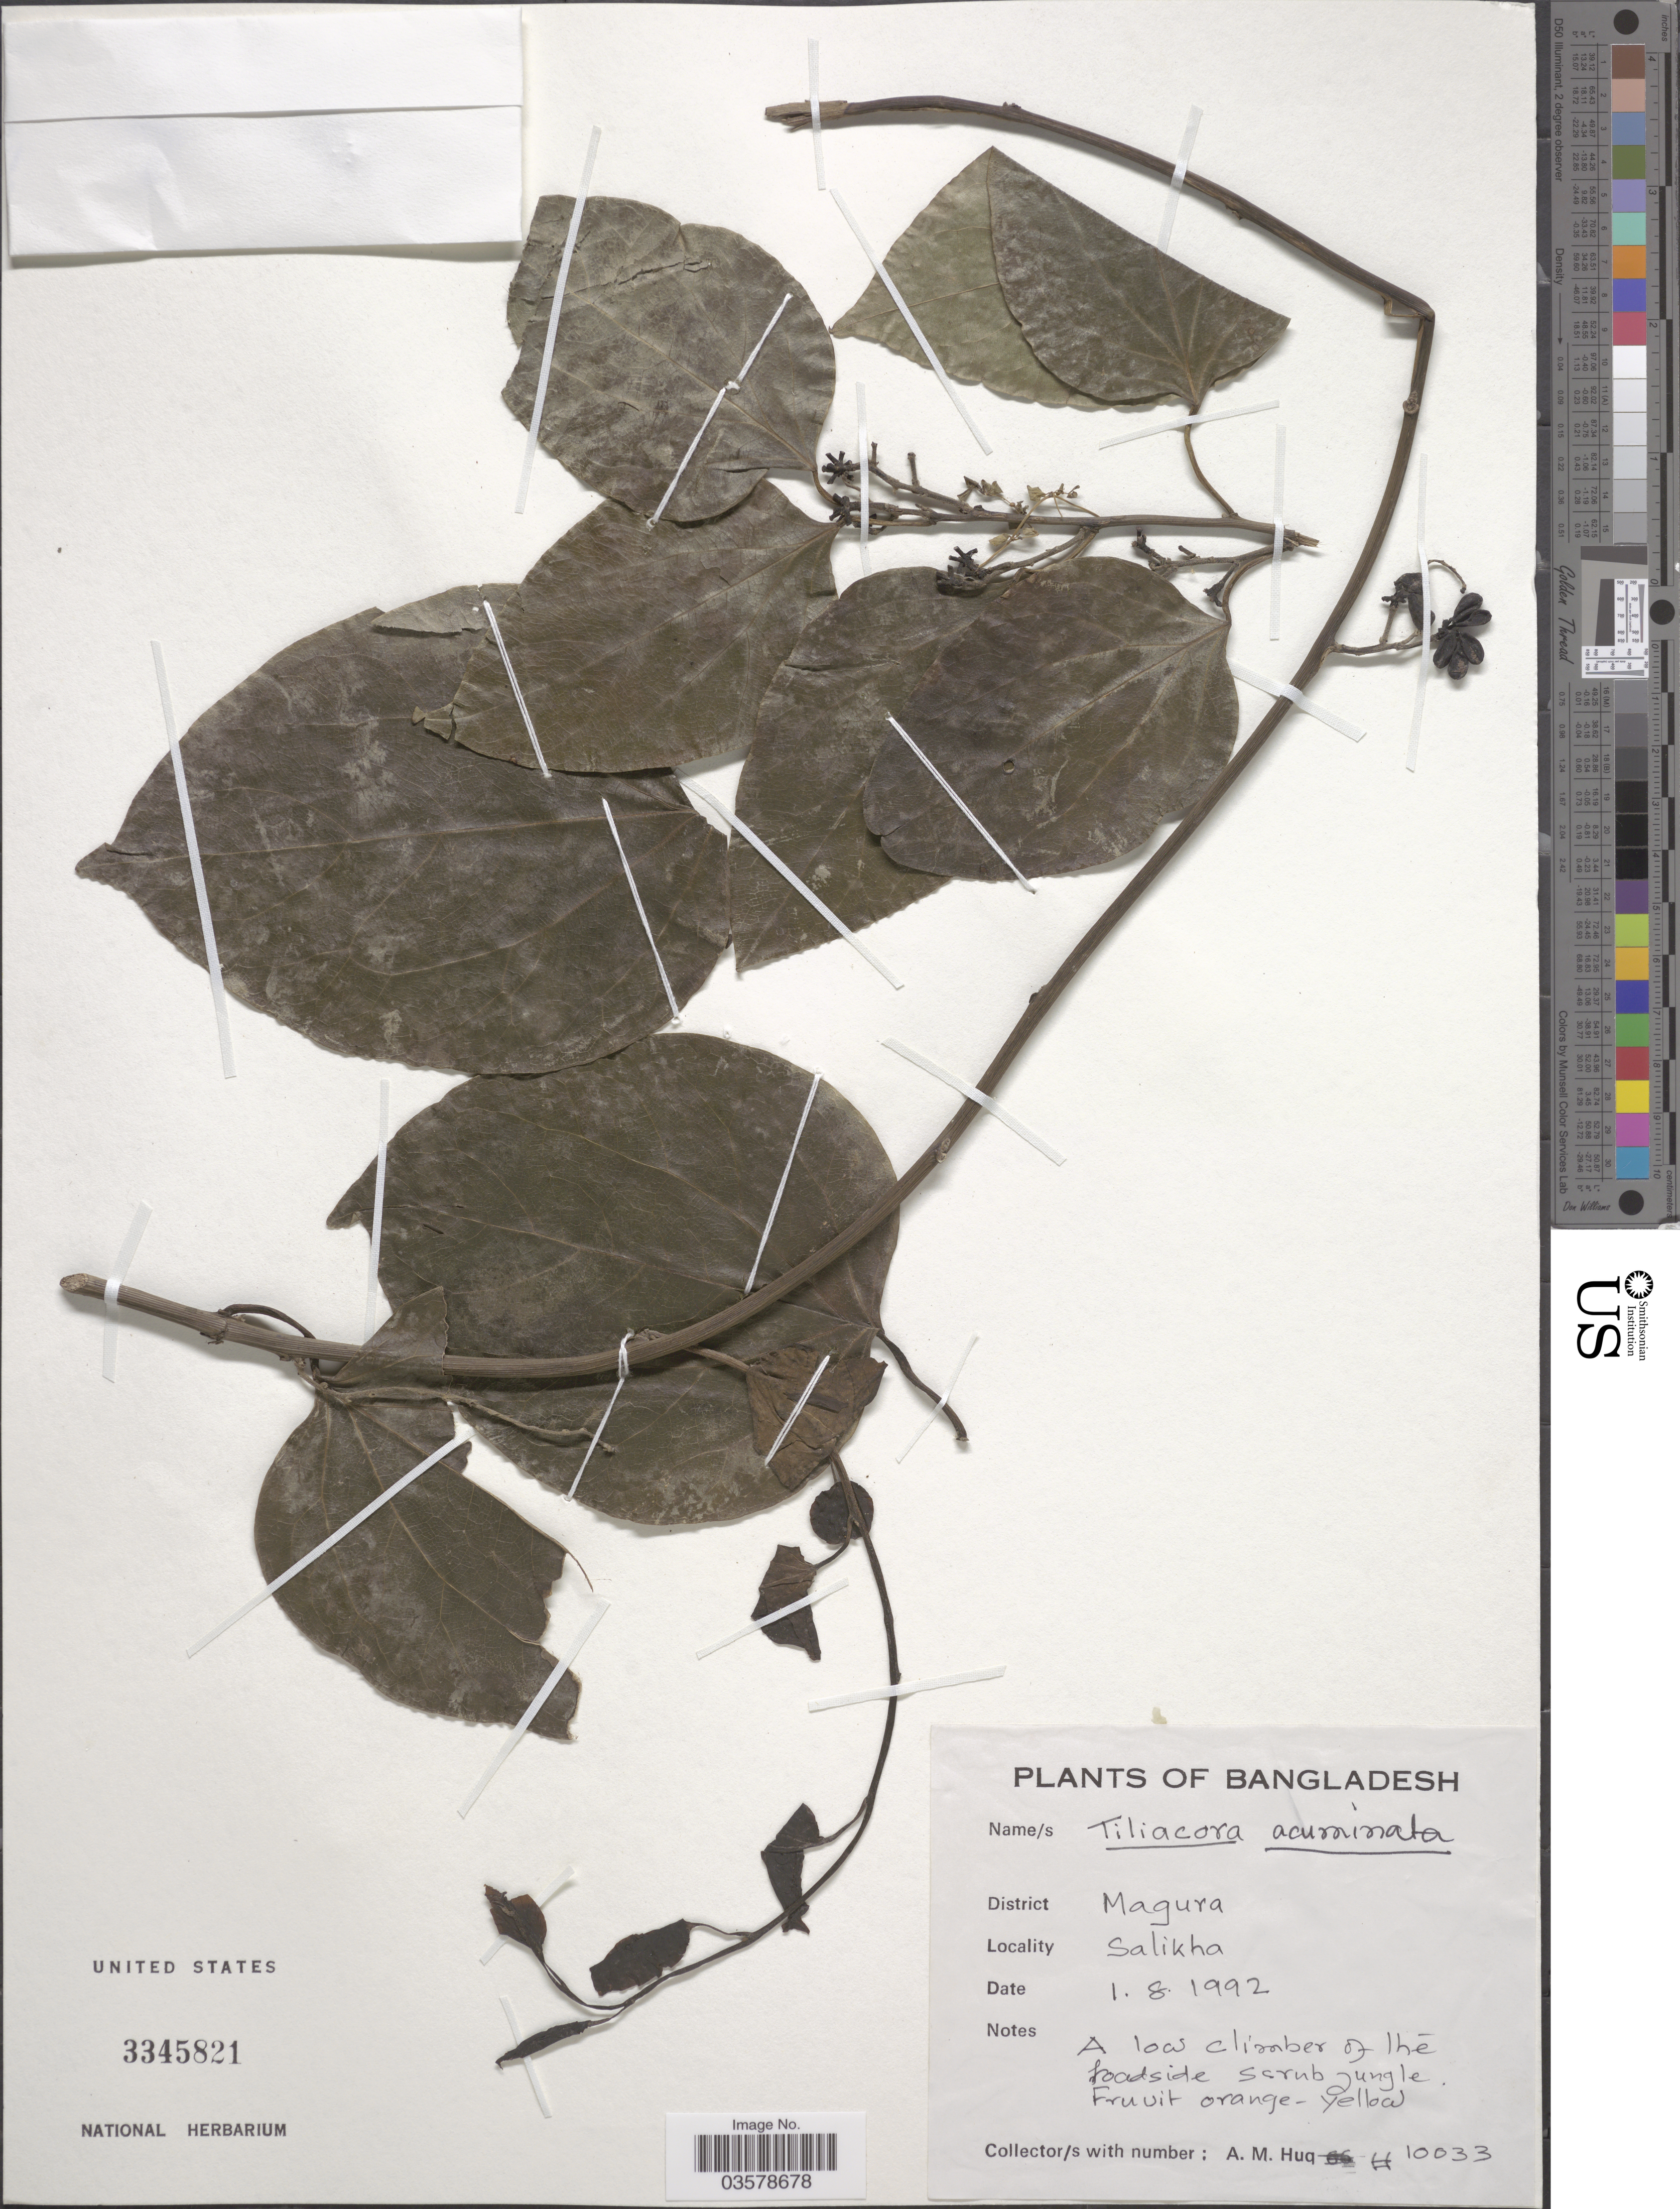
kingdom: Plantae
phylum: Tracheophyta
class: Magnoliopsida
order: Ranunculales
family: Menispermaceae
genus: Tiliacora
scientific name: Tiliacora acuminata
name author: (Lam.) Miers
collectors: A. M. Huq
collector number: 10033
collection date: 1992-08-01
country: Bangladesh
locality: Magura. Salikha.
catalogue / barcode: US 3345821